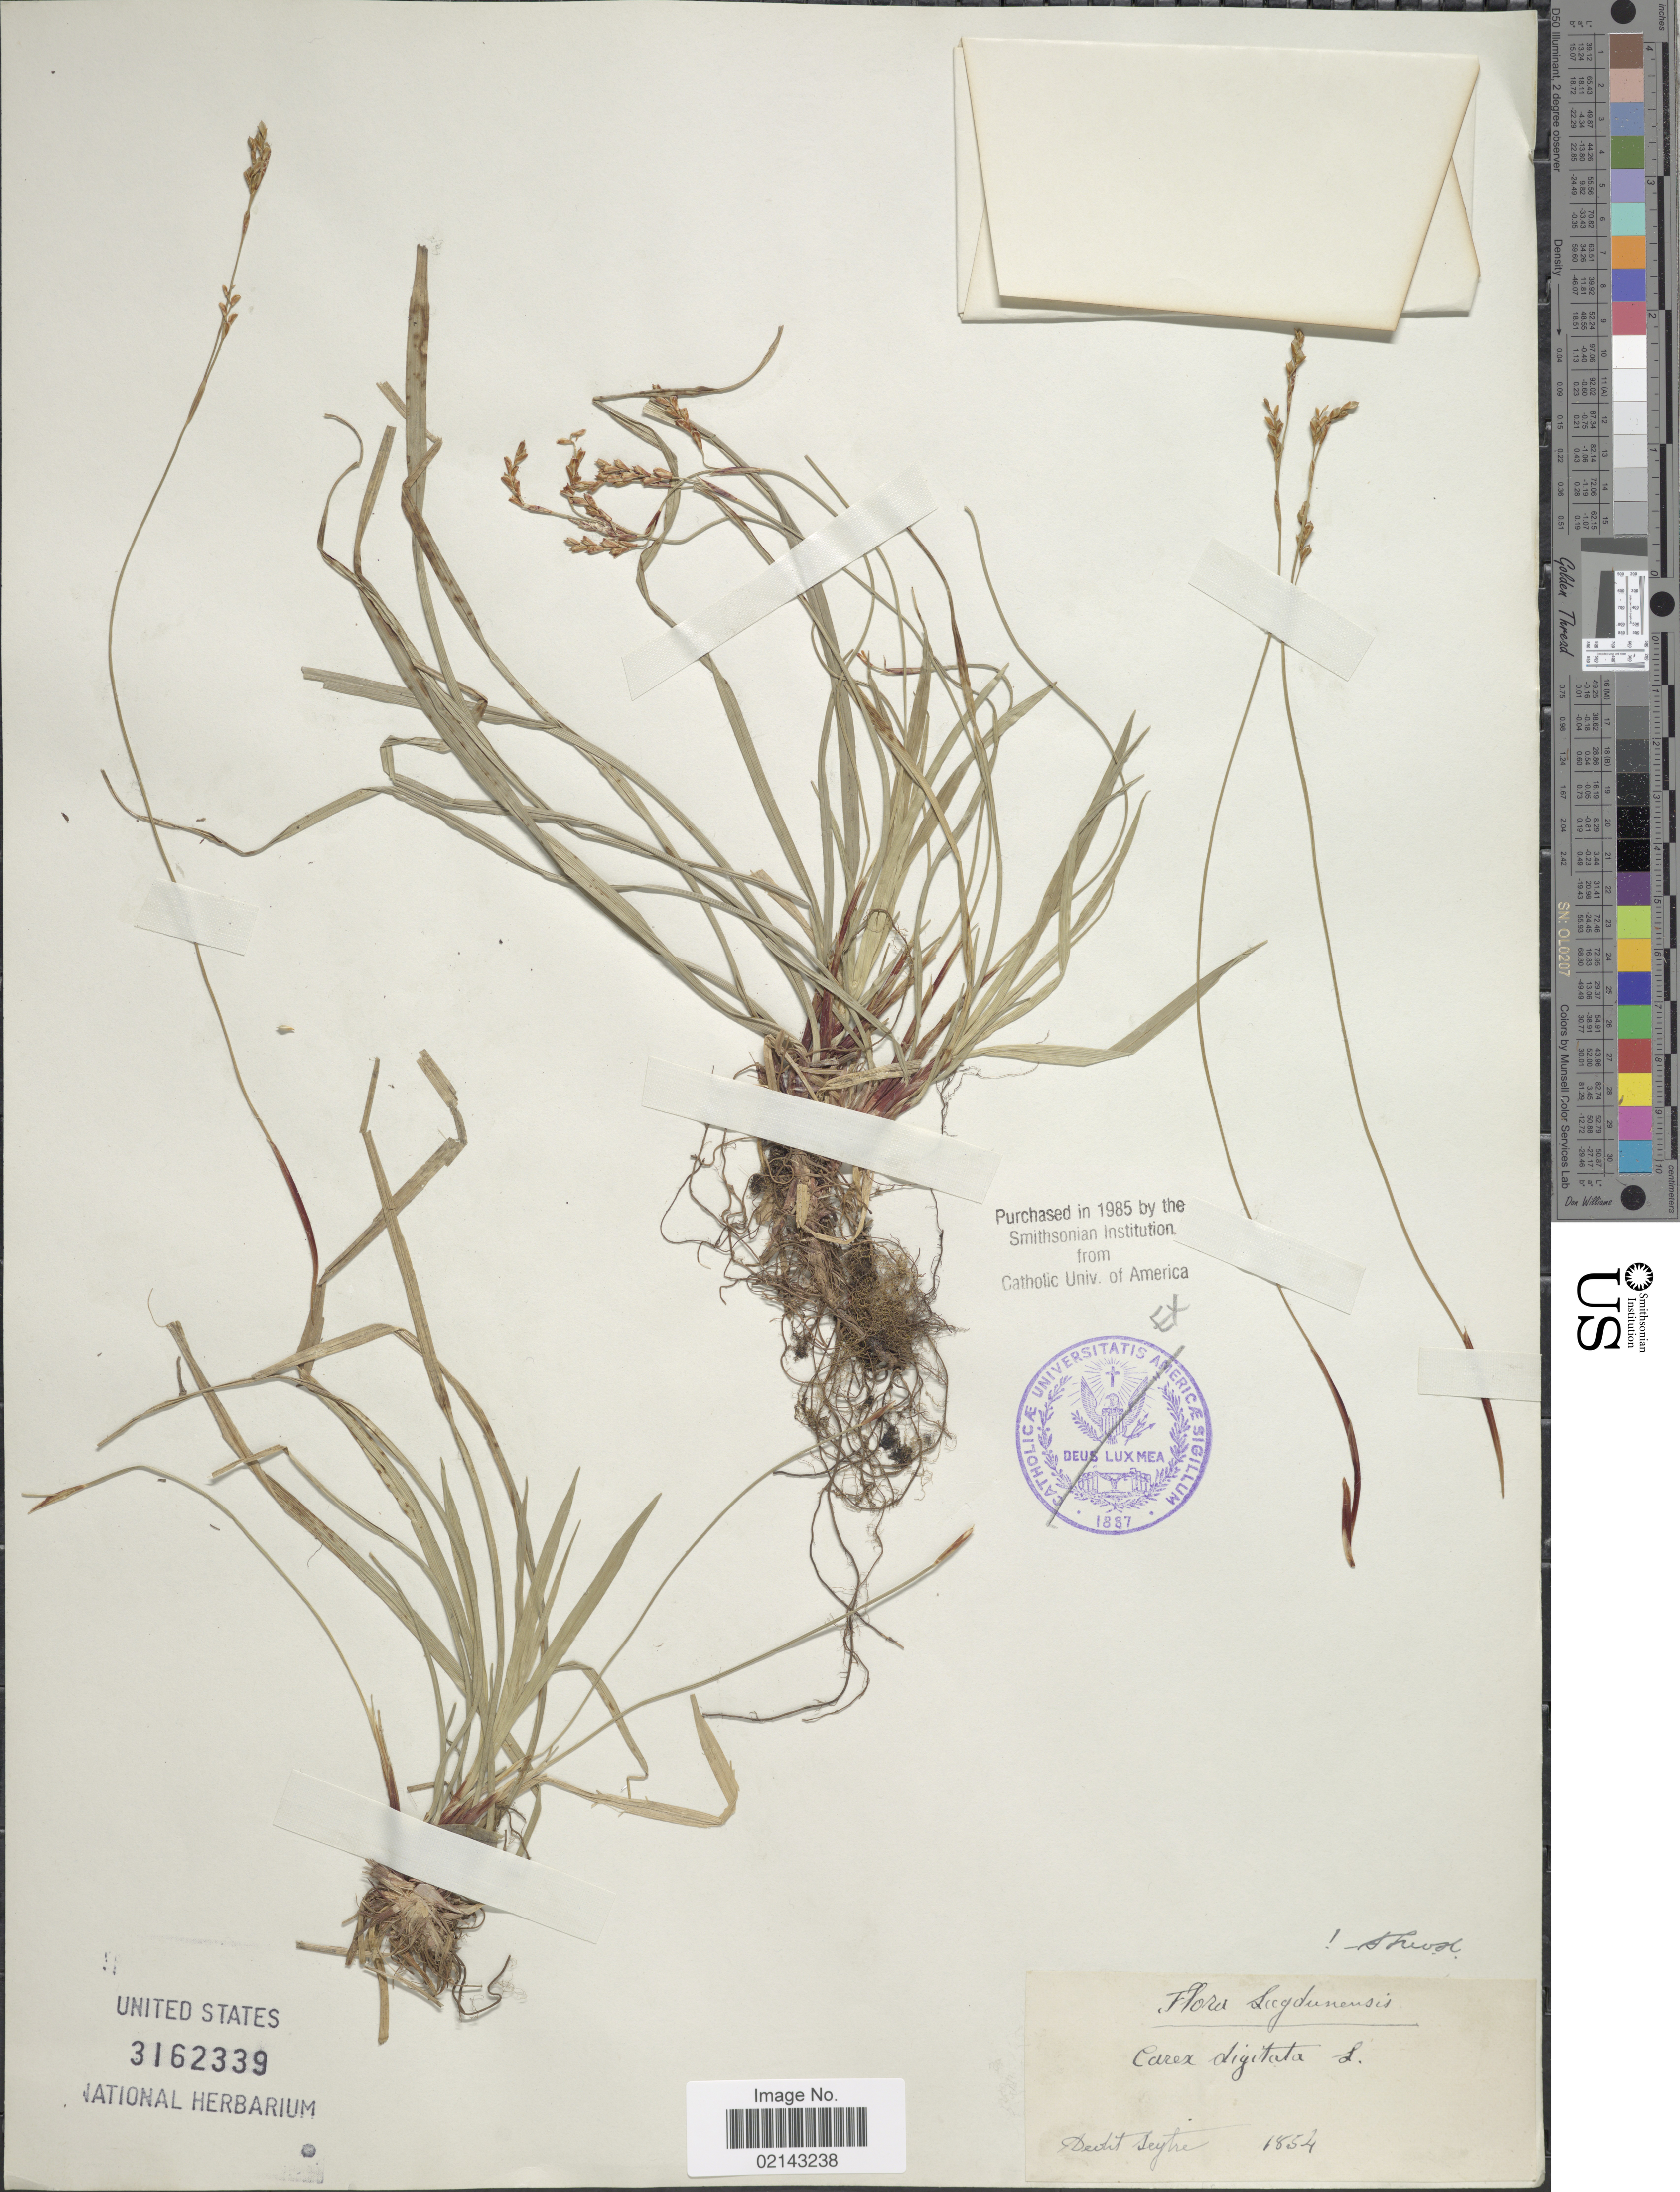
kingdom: Plantae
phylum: Tracheophyta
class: Liliopsida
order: Poales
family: Cyperaceae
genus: Carex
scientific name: Carex digitata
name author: L.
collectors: Seytre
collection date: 1854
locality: Lugdunensis [interpreted]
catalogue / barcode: US 3162339